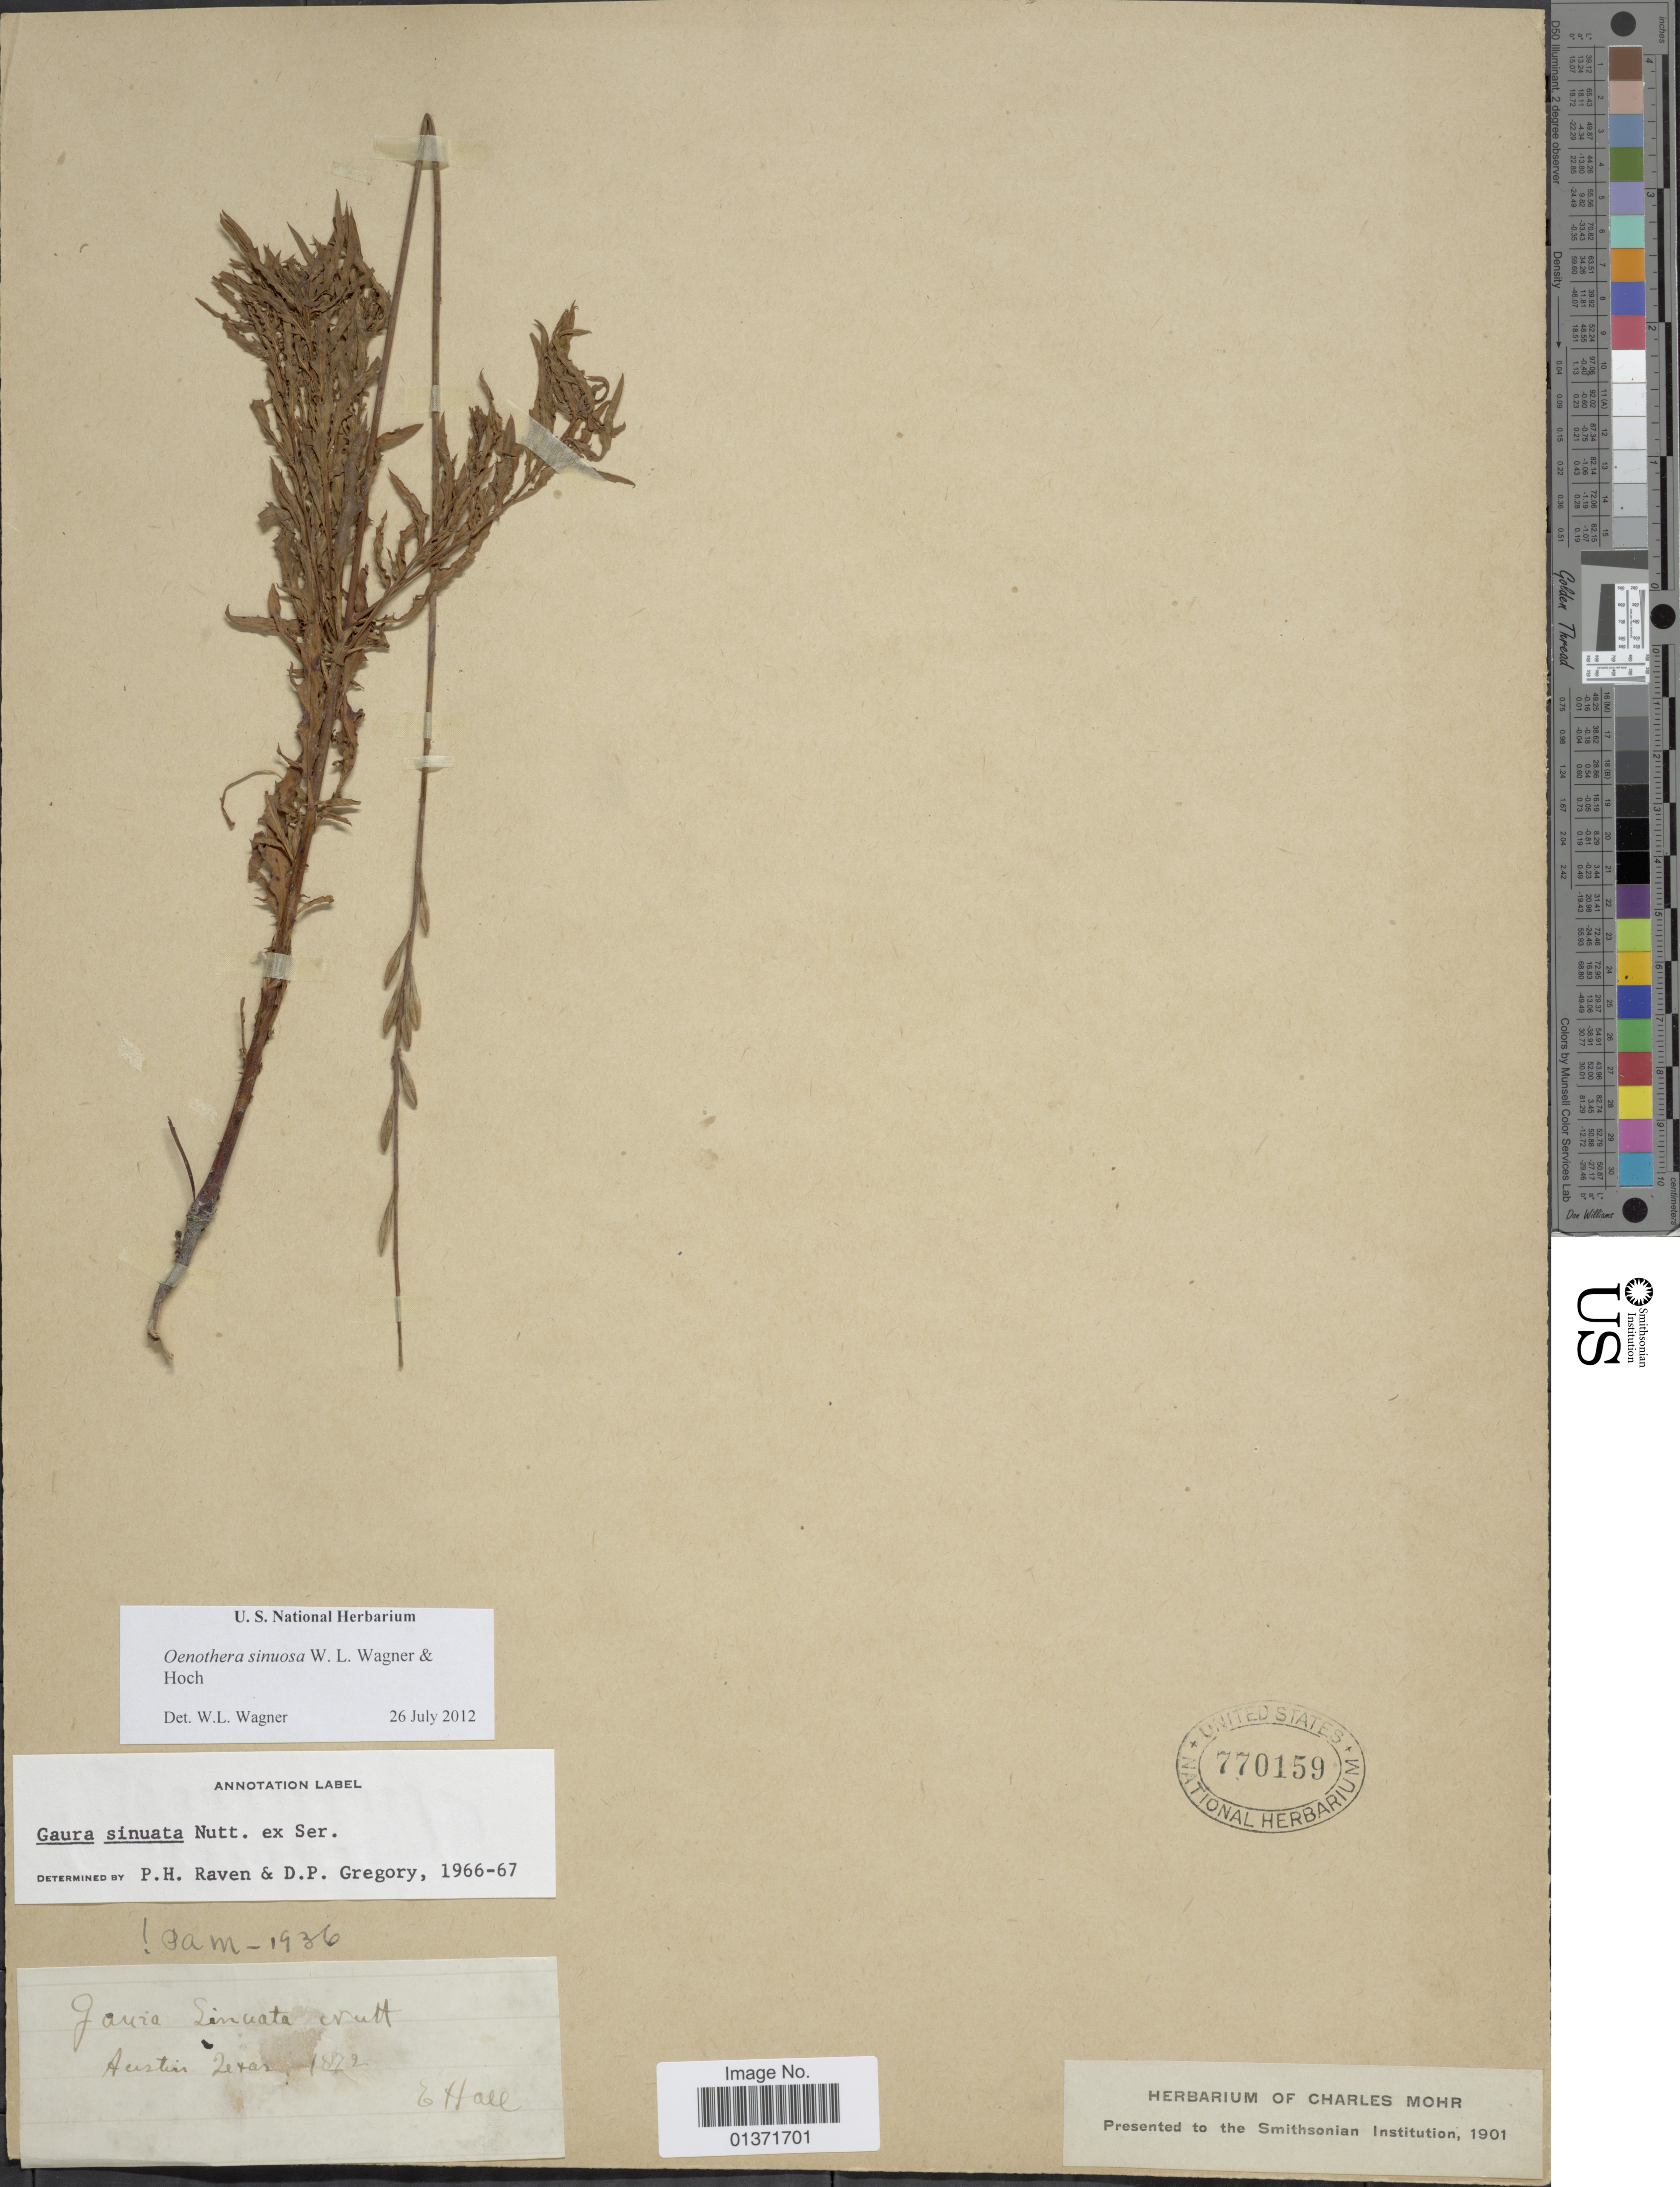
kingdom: Plantae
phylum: Tracheophyta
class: Magnoliopsida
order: Myrtales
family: Onagraceae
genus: Oenothera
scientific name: Oenothera sinuosa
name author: Nutt. ex Ser.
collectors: E. Hall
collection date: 1872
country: United States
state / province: Texas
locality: Austin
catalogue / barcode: US 770159